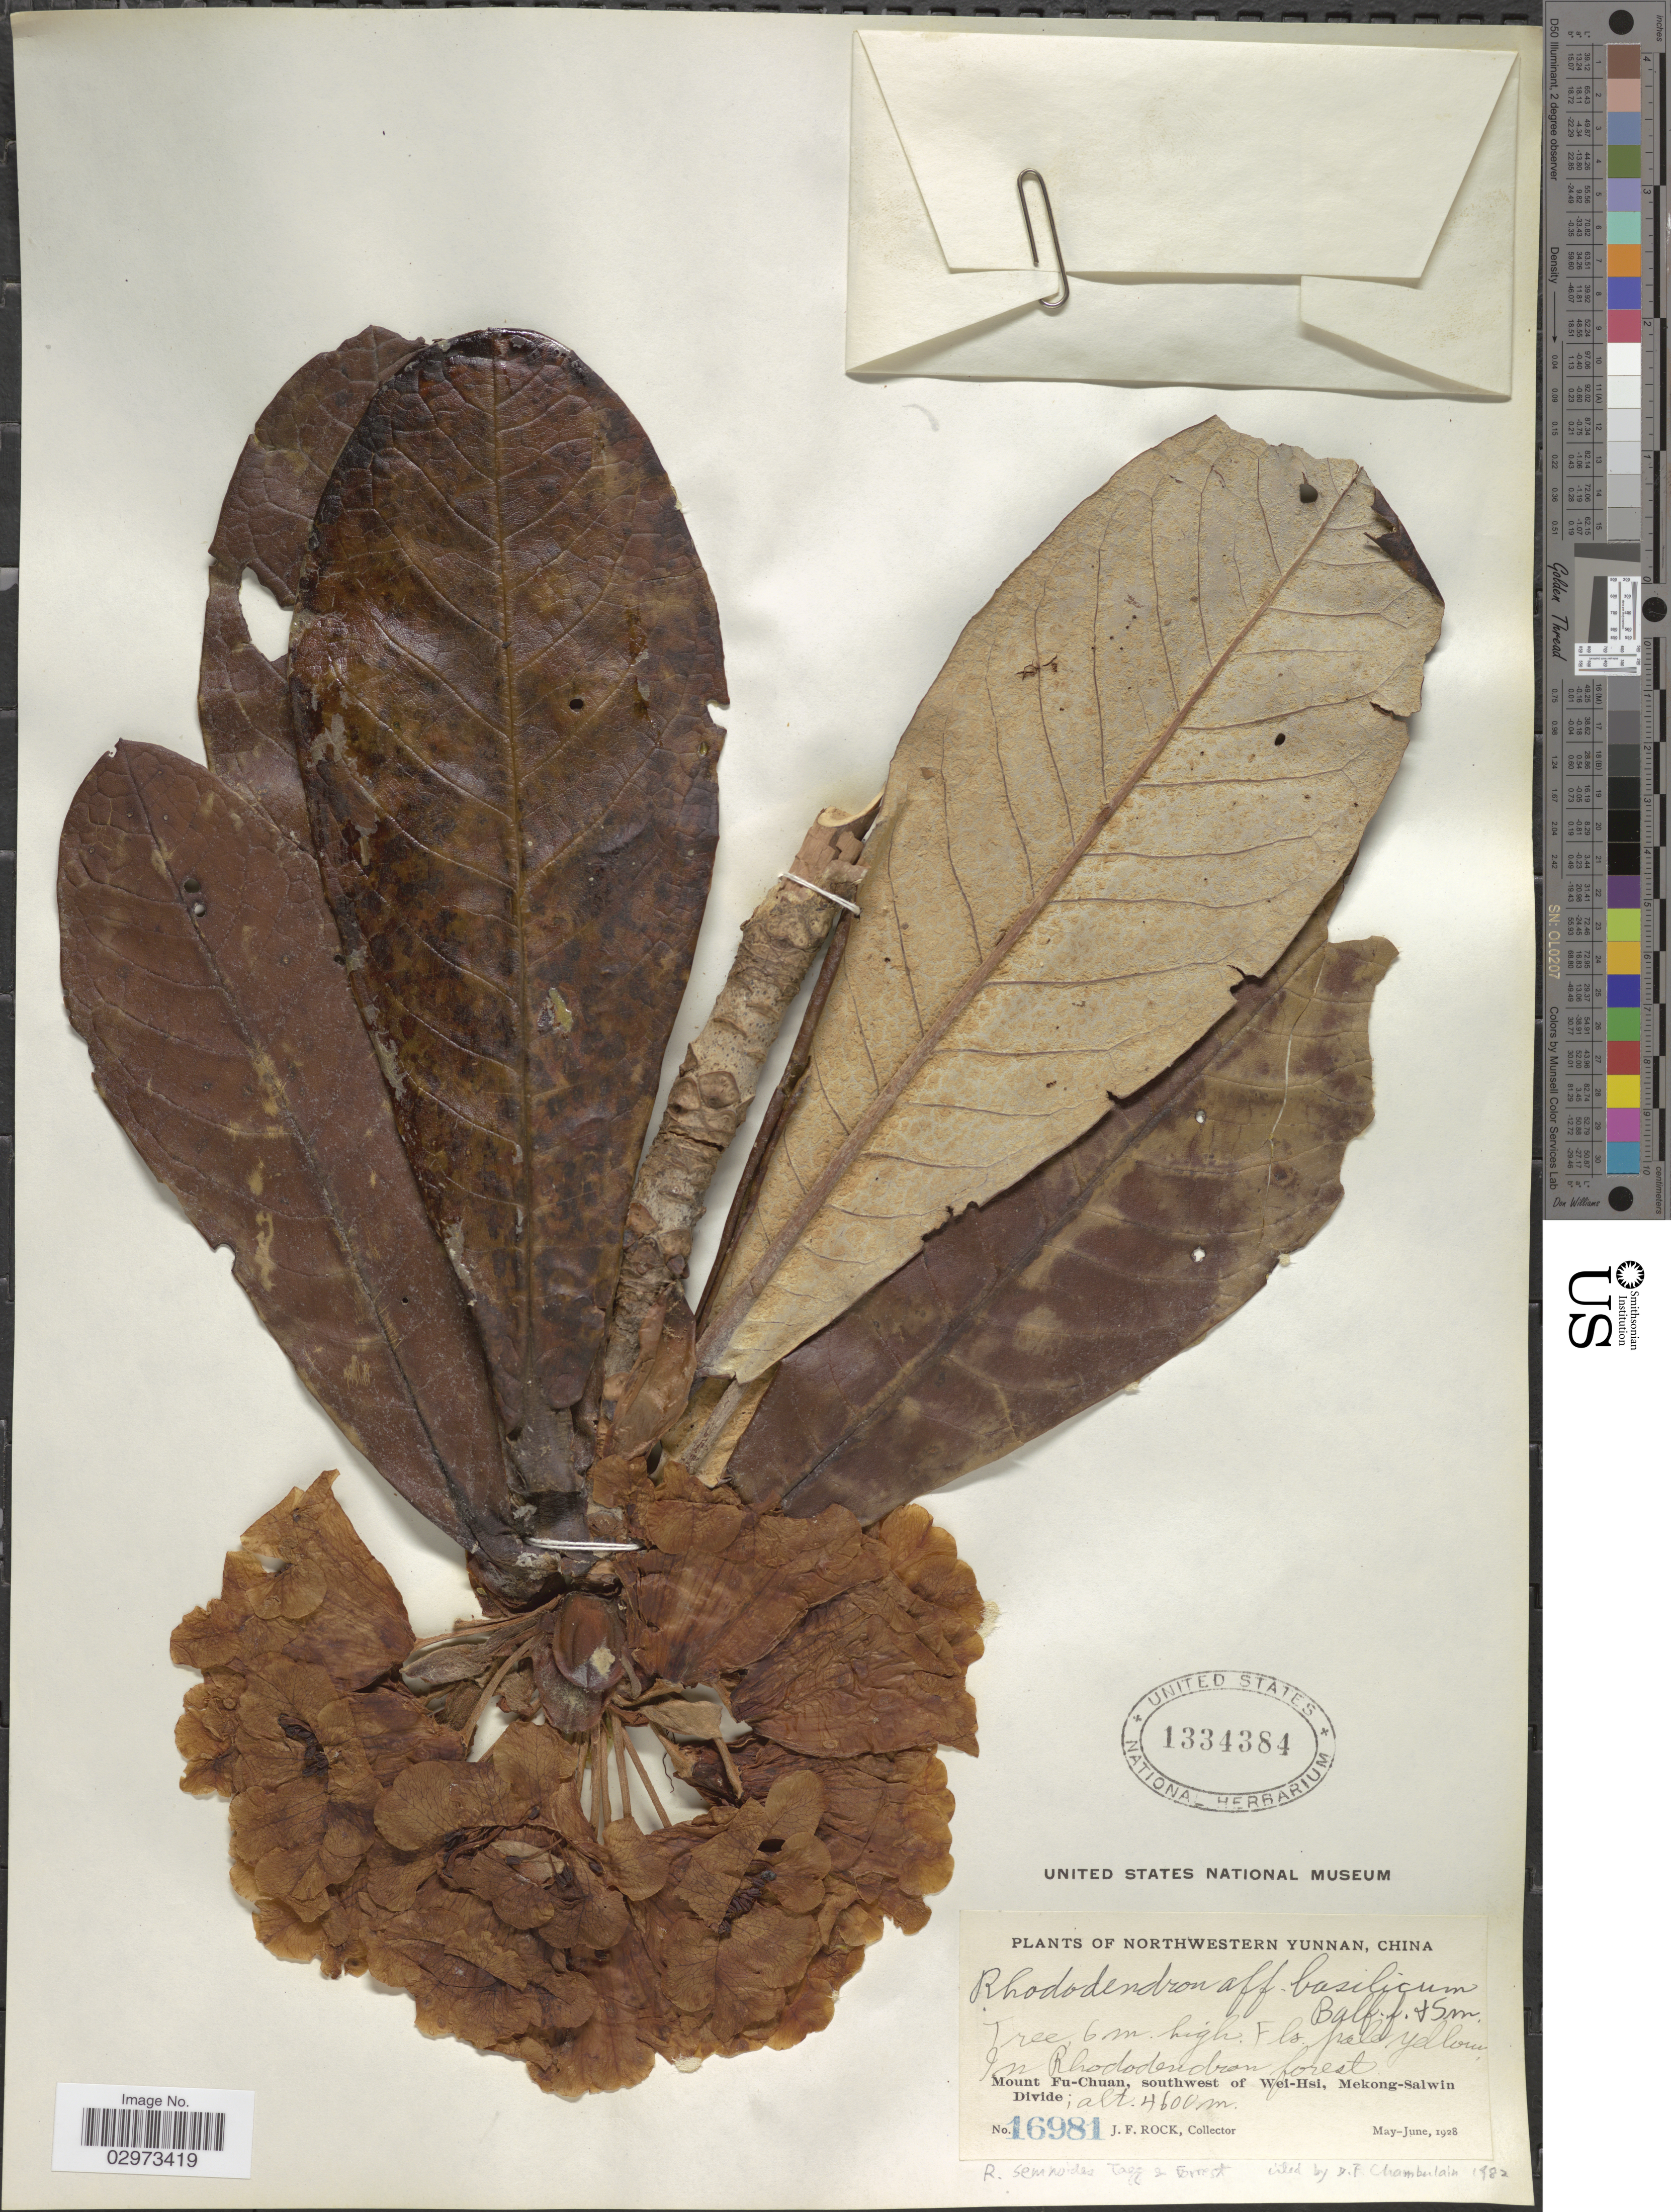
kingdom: Plantae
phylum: Tracheophyta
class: Magnoliopsida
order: Ericales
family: Ericaceae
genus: Rhododendron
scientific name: Rhododendron semnoides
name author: Tagg & Forrest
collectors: J. Rock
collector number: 16981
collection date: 1928-05/1928-06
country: China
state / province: Yunnan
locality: Northwestern Yunnan. In Rhododendron forest. Mount Fu-Chuan, southwest of Wei-Hsi, Mekong-Salwin Divide.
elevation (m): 4600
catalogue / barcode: US 1334384